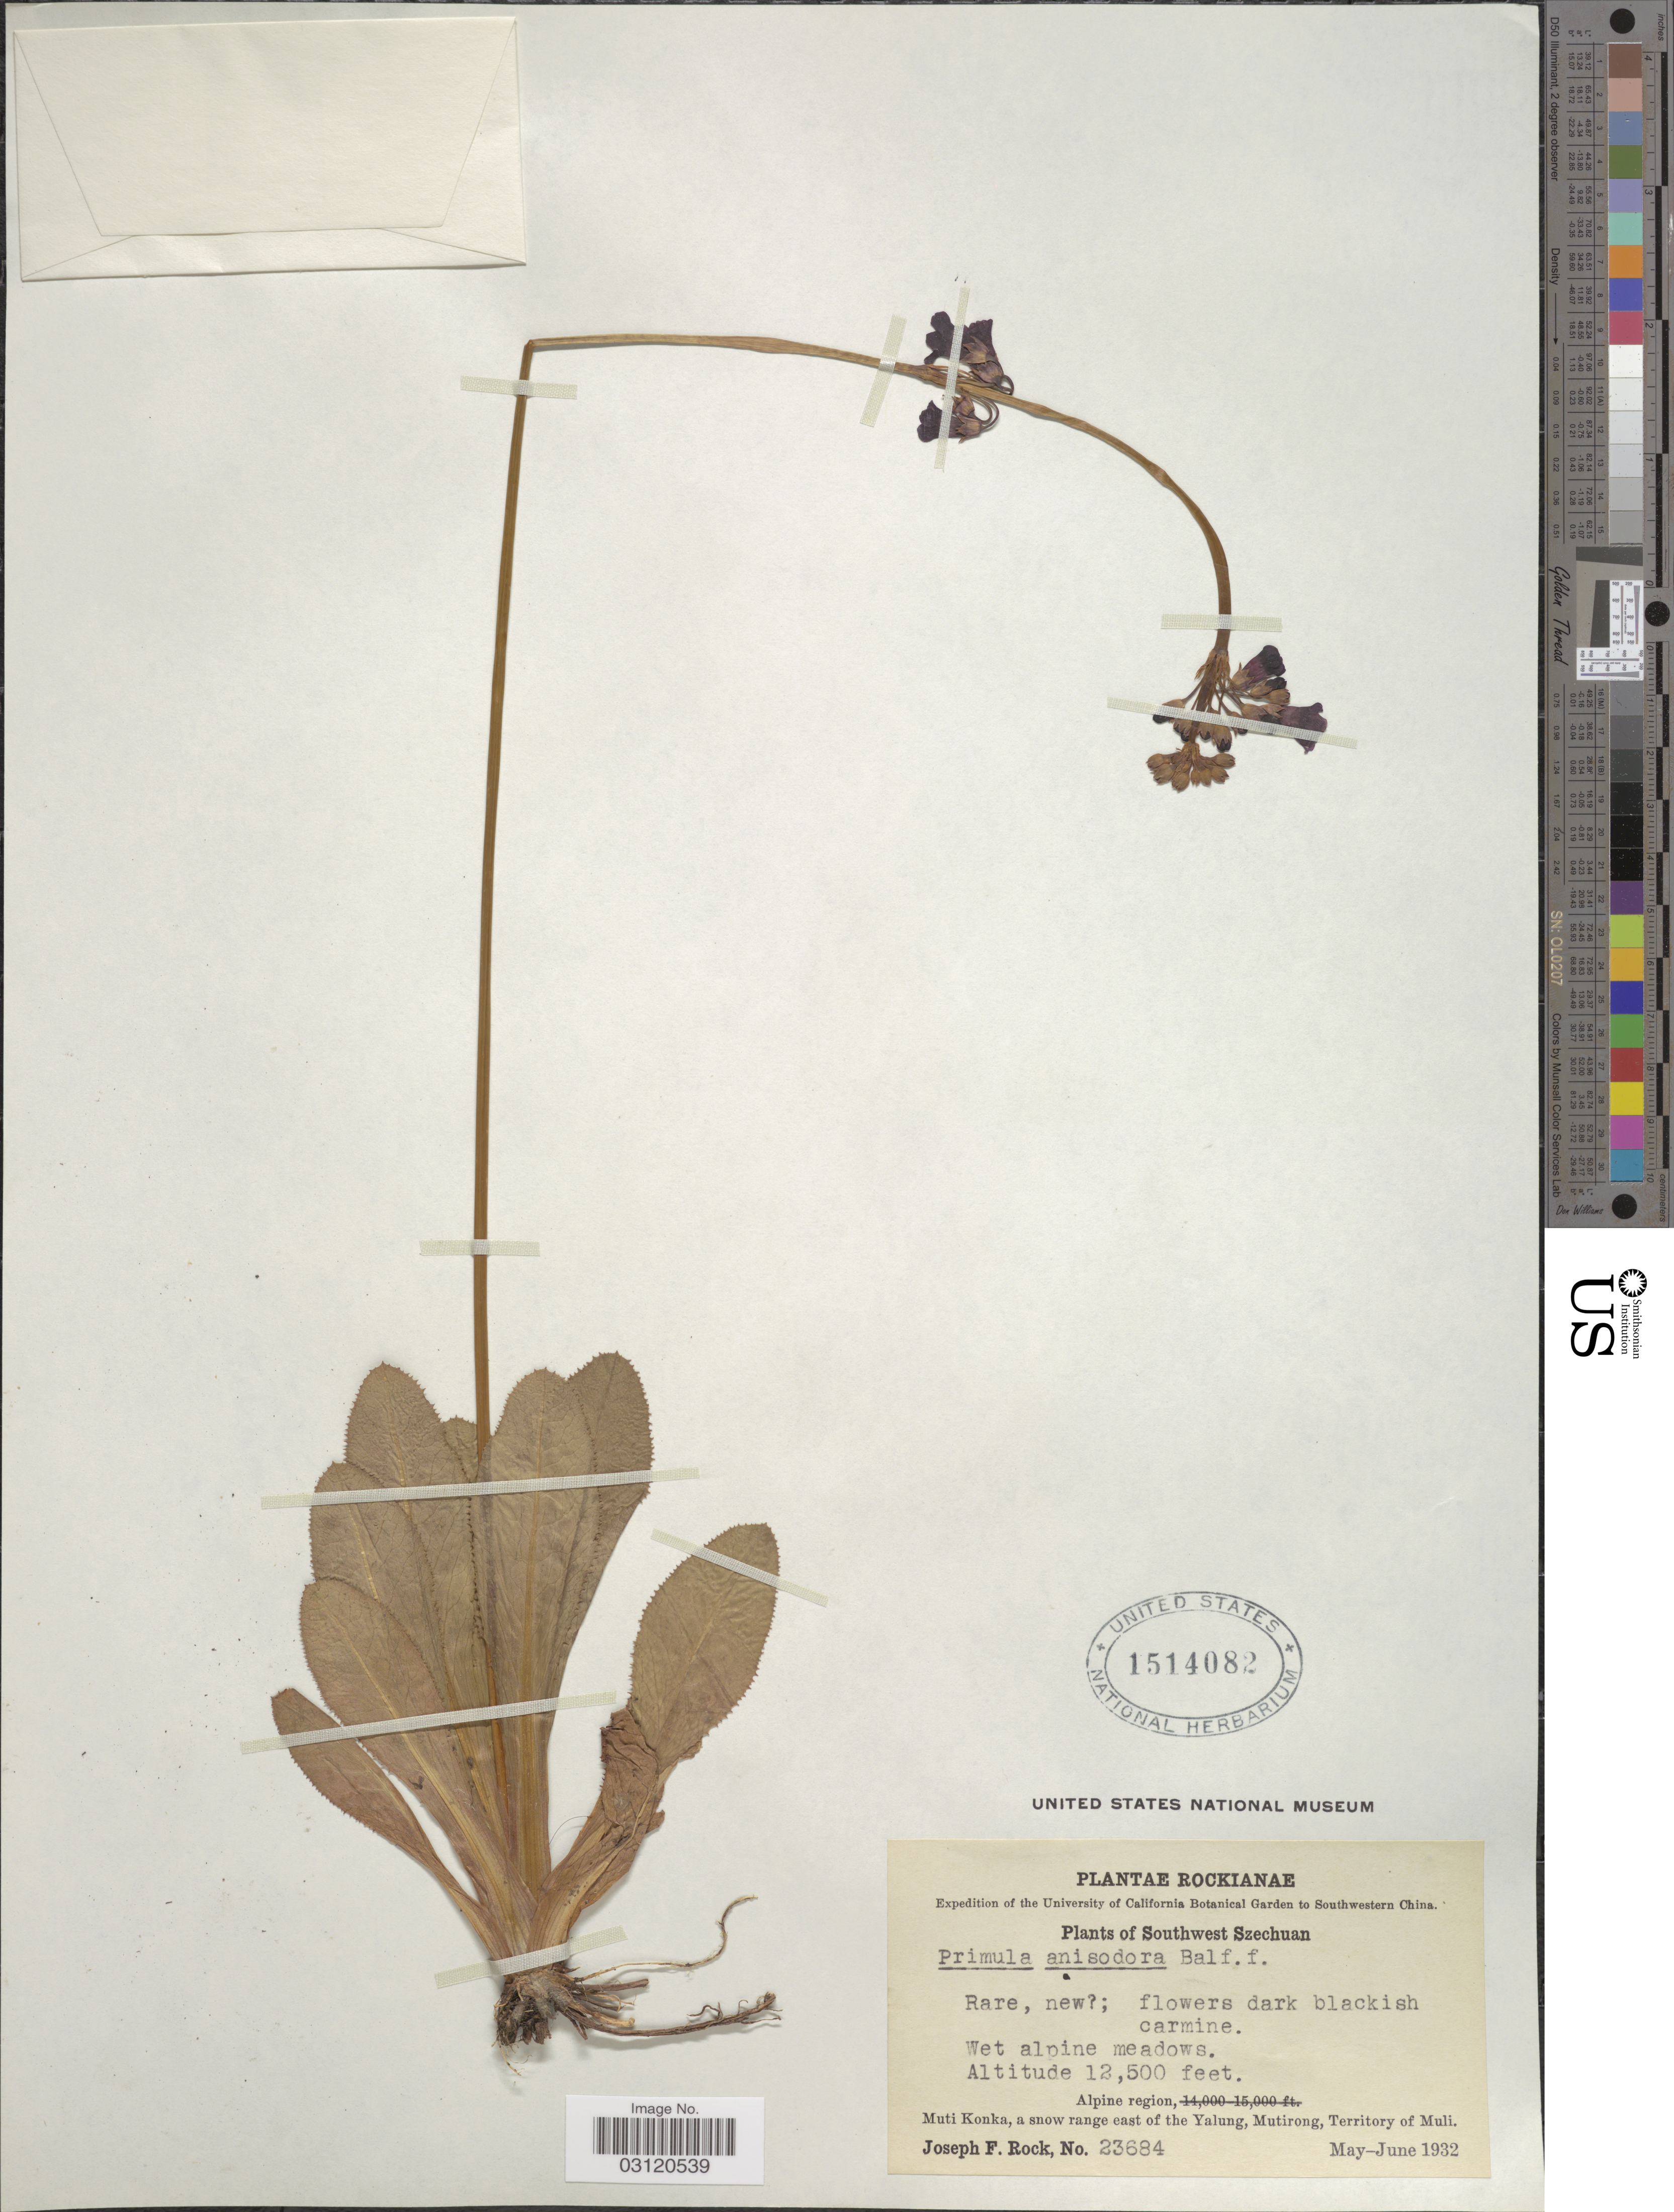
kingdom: Plantae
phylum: Tracheophyta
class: Magnoliopsida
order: Ericales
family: Primulaceae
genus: Primula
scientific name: Primula anisodora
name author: Balf. f. & Forrest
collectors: J. F. Rock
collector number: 23684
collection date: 1932-05/1932-06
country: China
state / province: Sichuan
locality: Southwestern China, Southwest Szechuan. Alpine region, Muti Konka, a snow range east of the Yalung, Mutirong, Territory of Muli.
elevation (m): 3810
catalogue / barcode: US 1514082